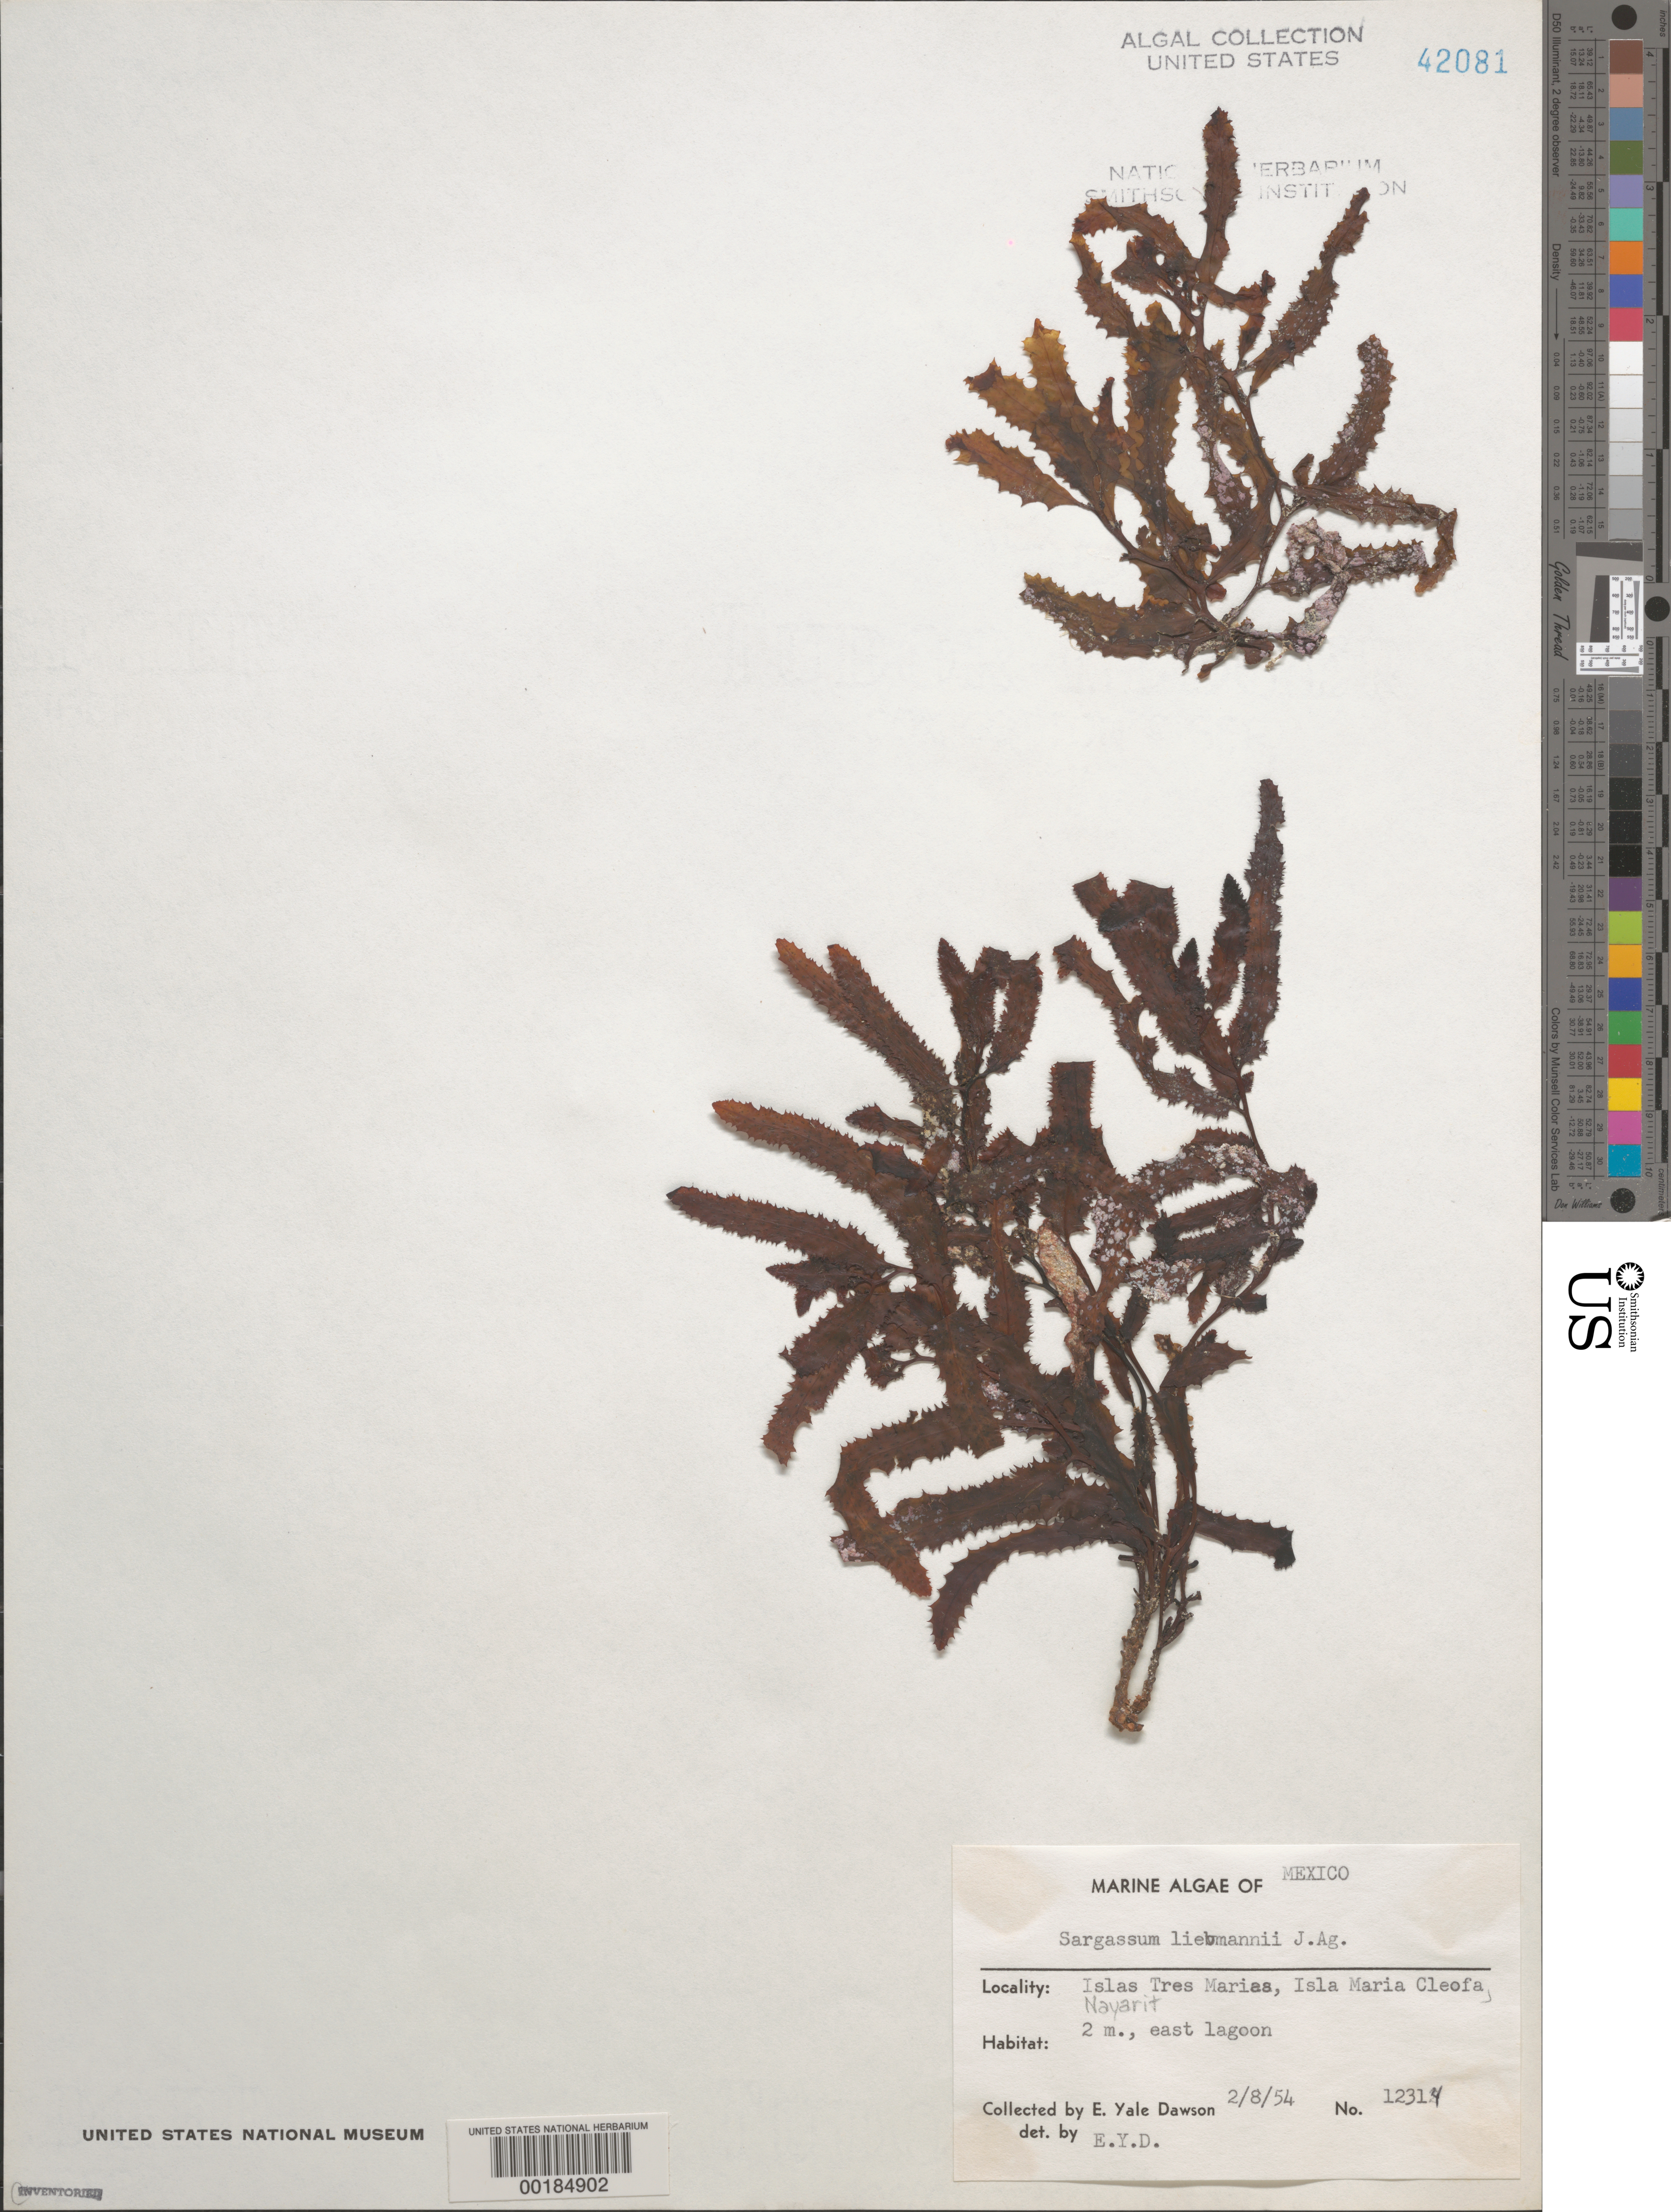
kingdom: Chromista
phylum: Ochrophyta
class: Phaeophyceae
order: Fucales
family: Sargassaceae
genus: Sargassum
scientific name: Sargassum liebmannii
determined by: Dawson, E. Y.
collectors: E. Y. Dawson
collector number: EYD 12314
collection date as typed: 08 Feb 1954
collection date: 1954-02-08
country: Mexico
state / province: Nayarit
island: Isla Maria Cleofa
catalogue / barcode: US 42081